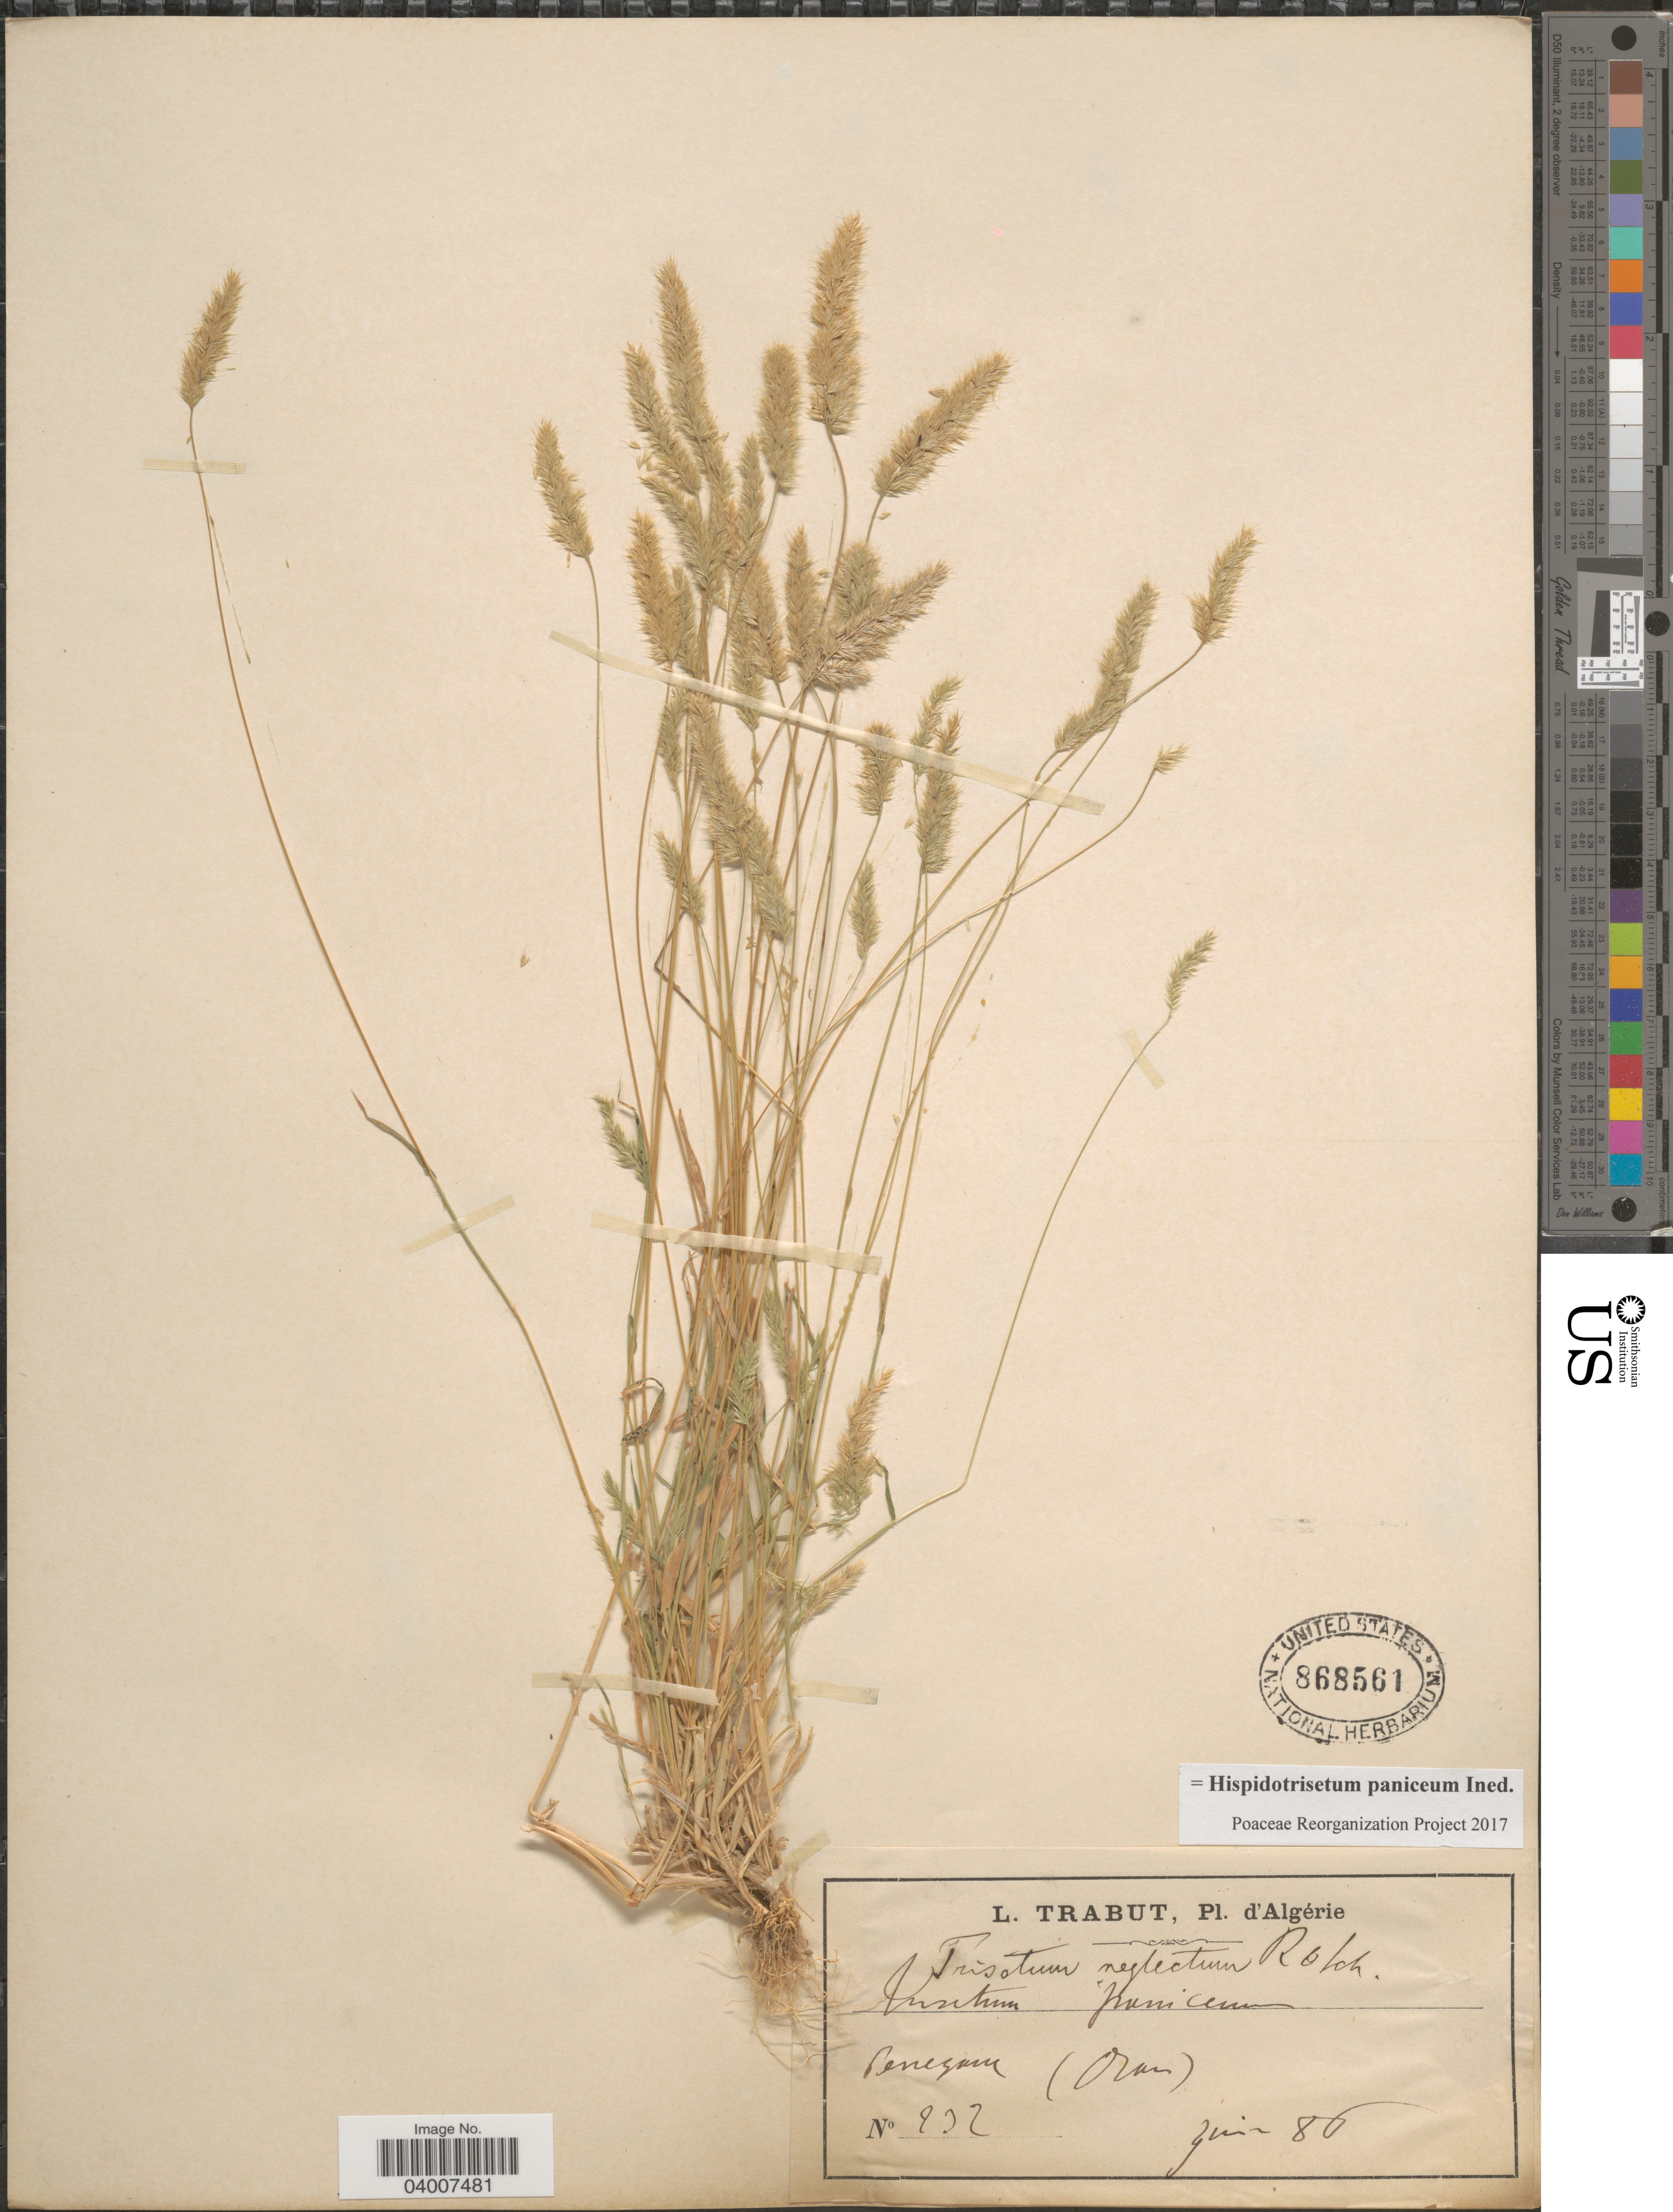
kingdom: Plantae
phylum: Tracheophyta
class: Liliopsida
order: Poales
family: Poaceae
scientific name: Hispidotrisetum paniceum ined.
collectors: L. Trabut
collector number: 932*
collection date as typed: Transcribed d/m/y: /6/86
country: Algeria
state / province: Oran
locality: Senegam. [interpreted]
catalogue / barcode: US 868561